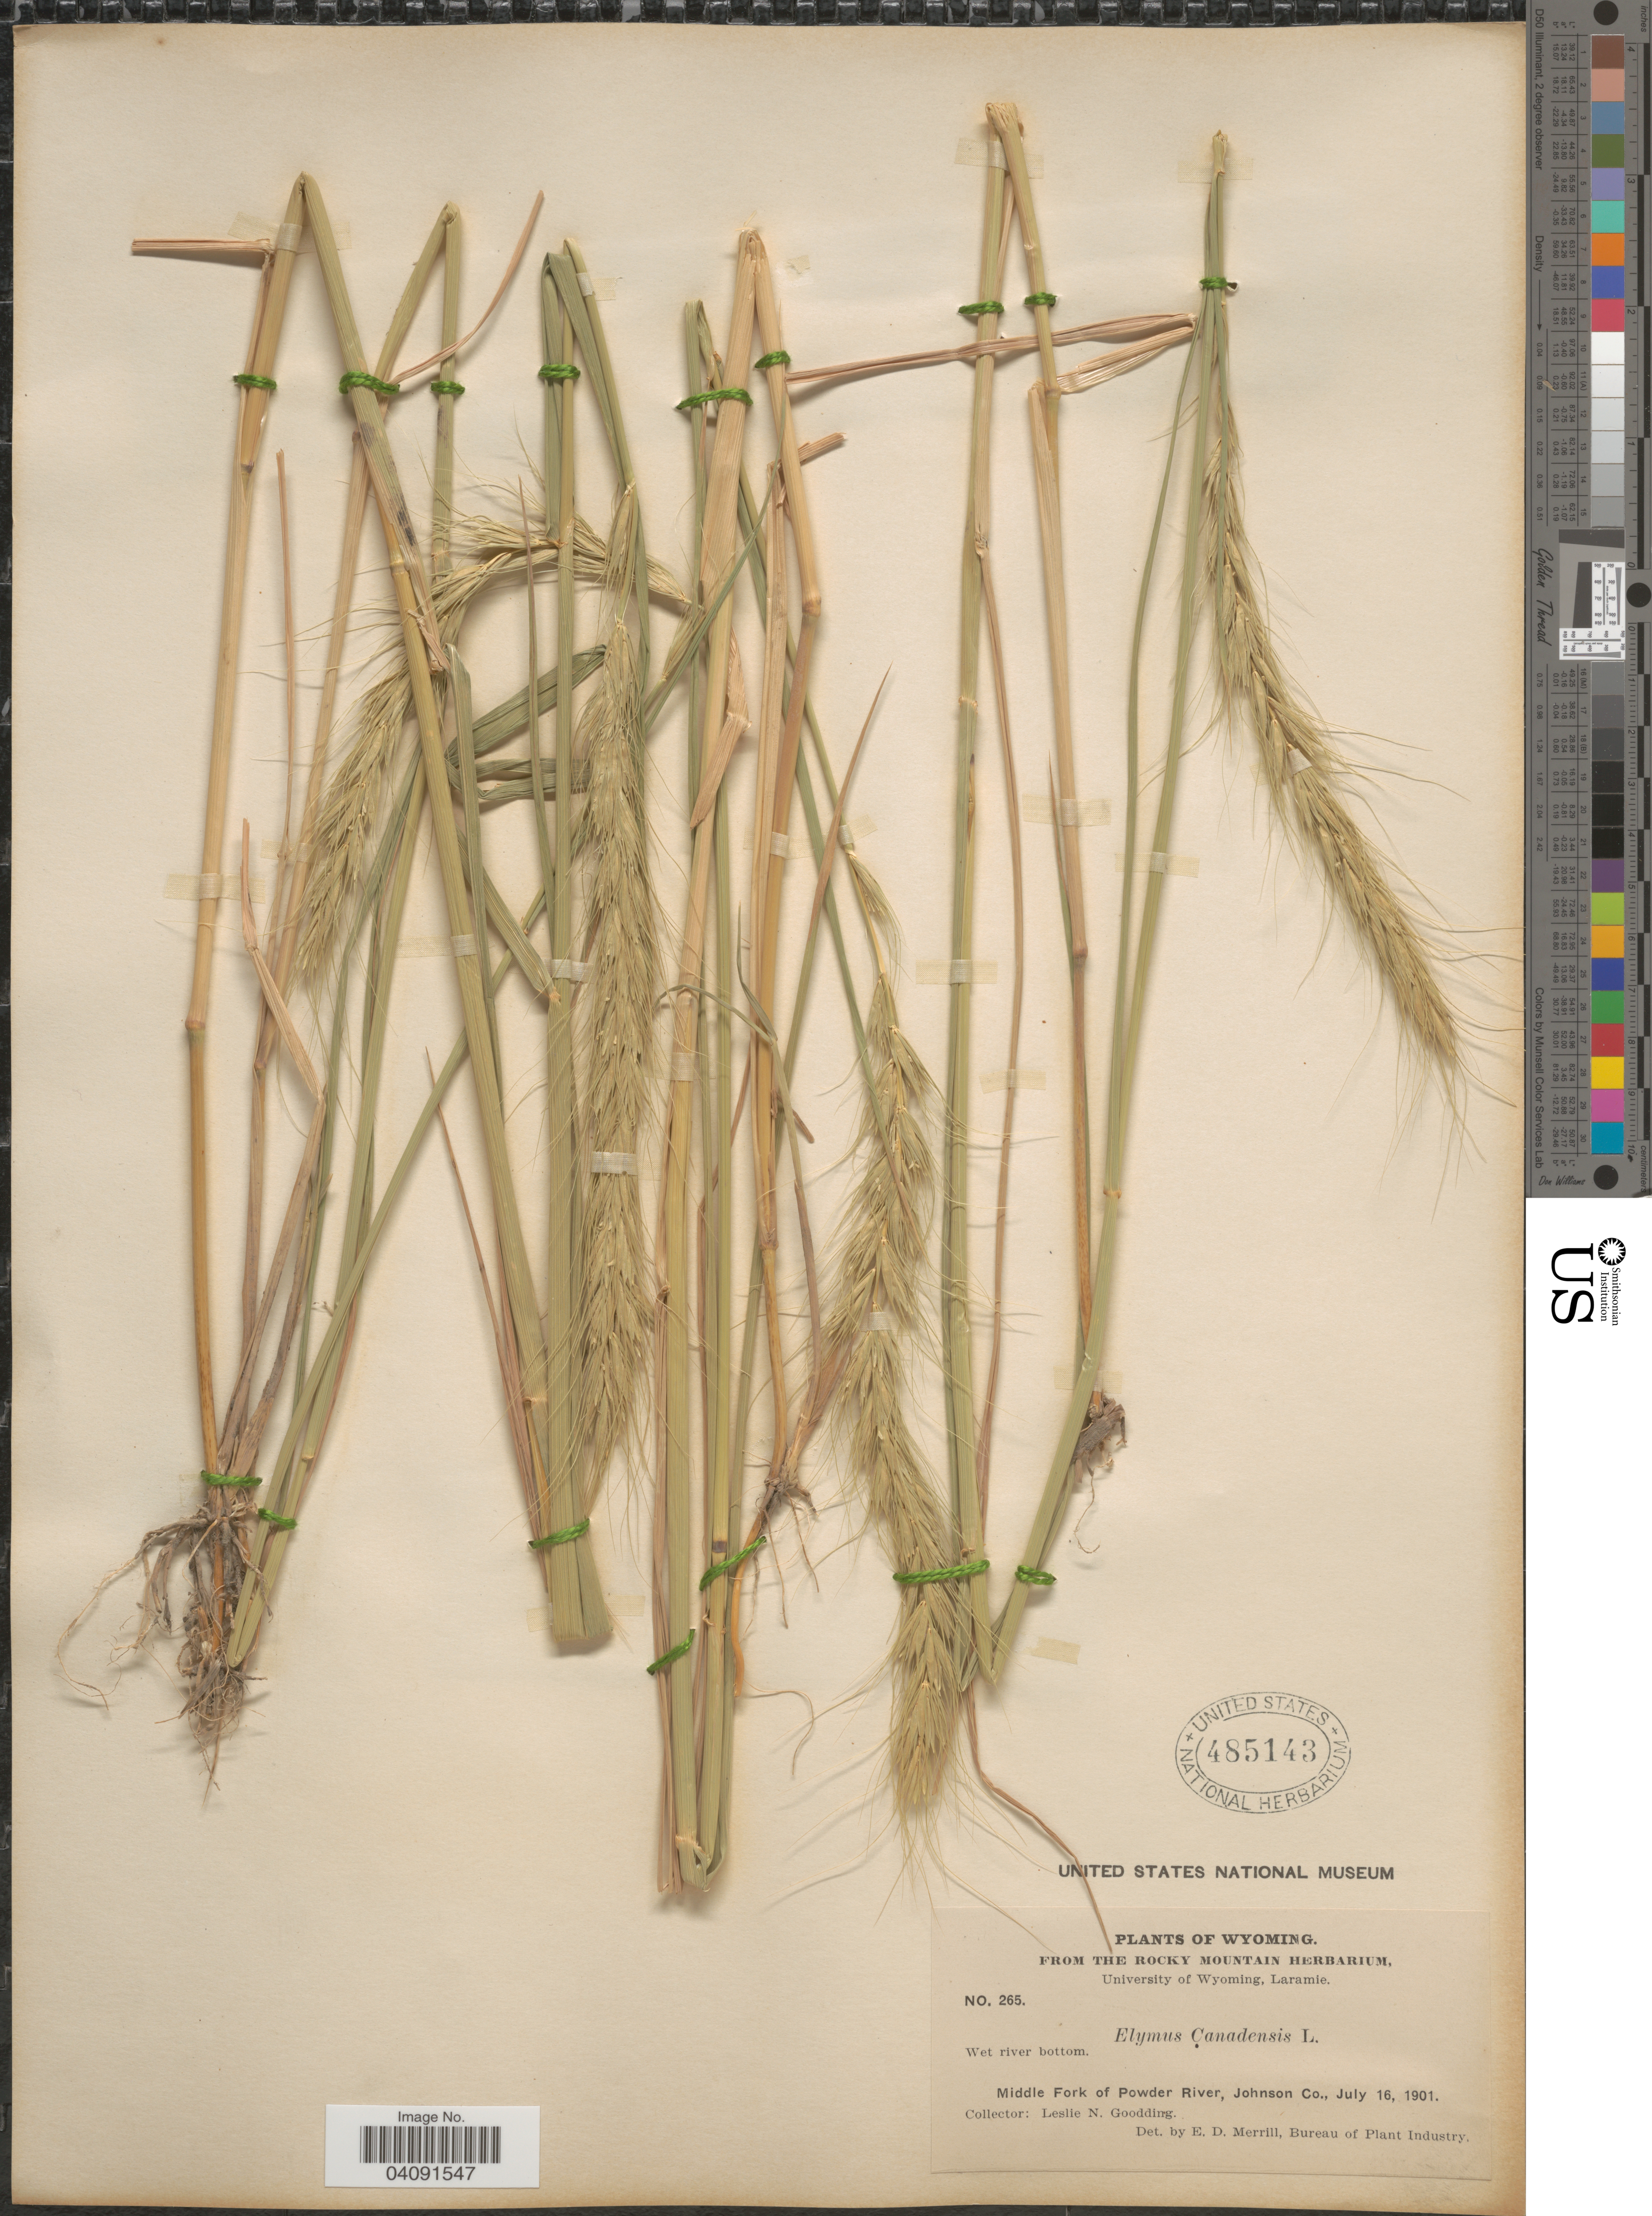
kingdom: Plantae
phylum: Tracheophyta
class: Liliopsida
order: Poales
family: Poaceae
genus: Elymus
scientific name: Elymus canadensis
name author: L.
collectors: L. N. Goodding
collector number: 265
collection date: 1901-07-16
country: United States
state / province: Wyoming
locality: Wet river bottom. Middle Fork of Powder River, Johnson Co.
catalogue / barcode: US 485143